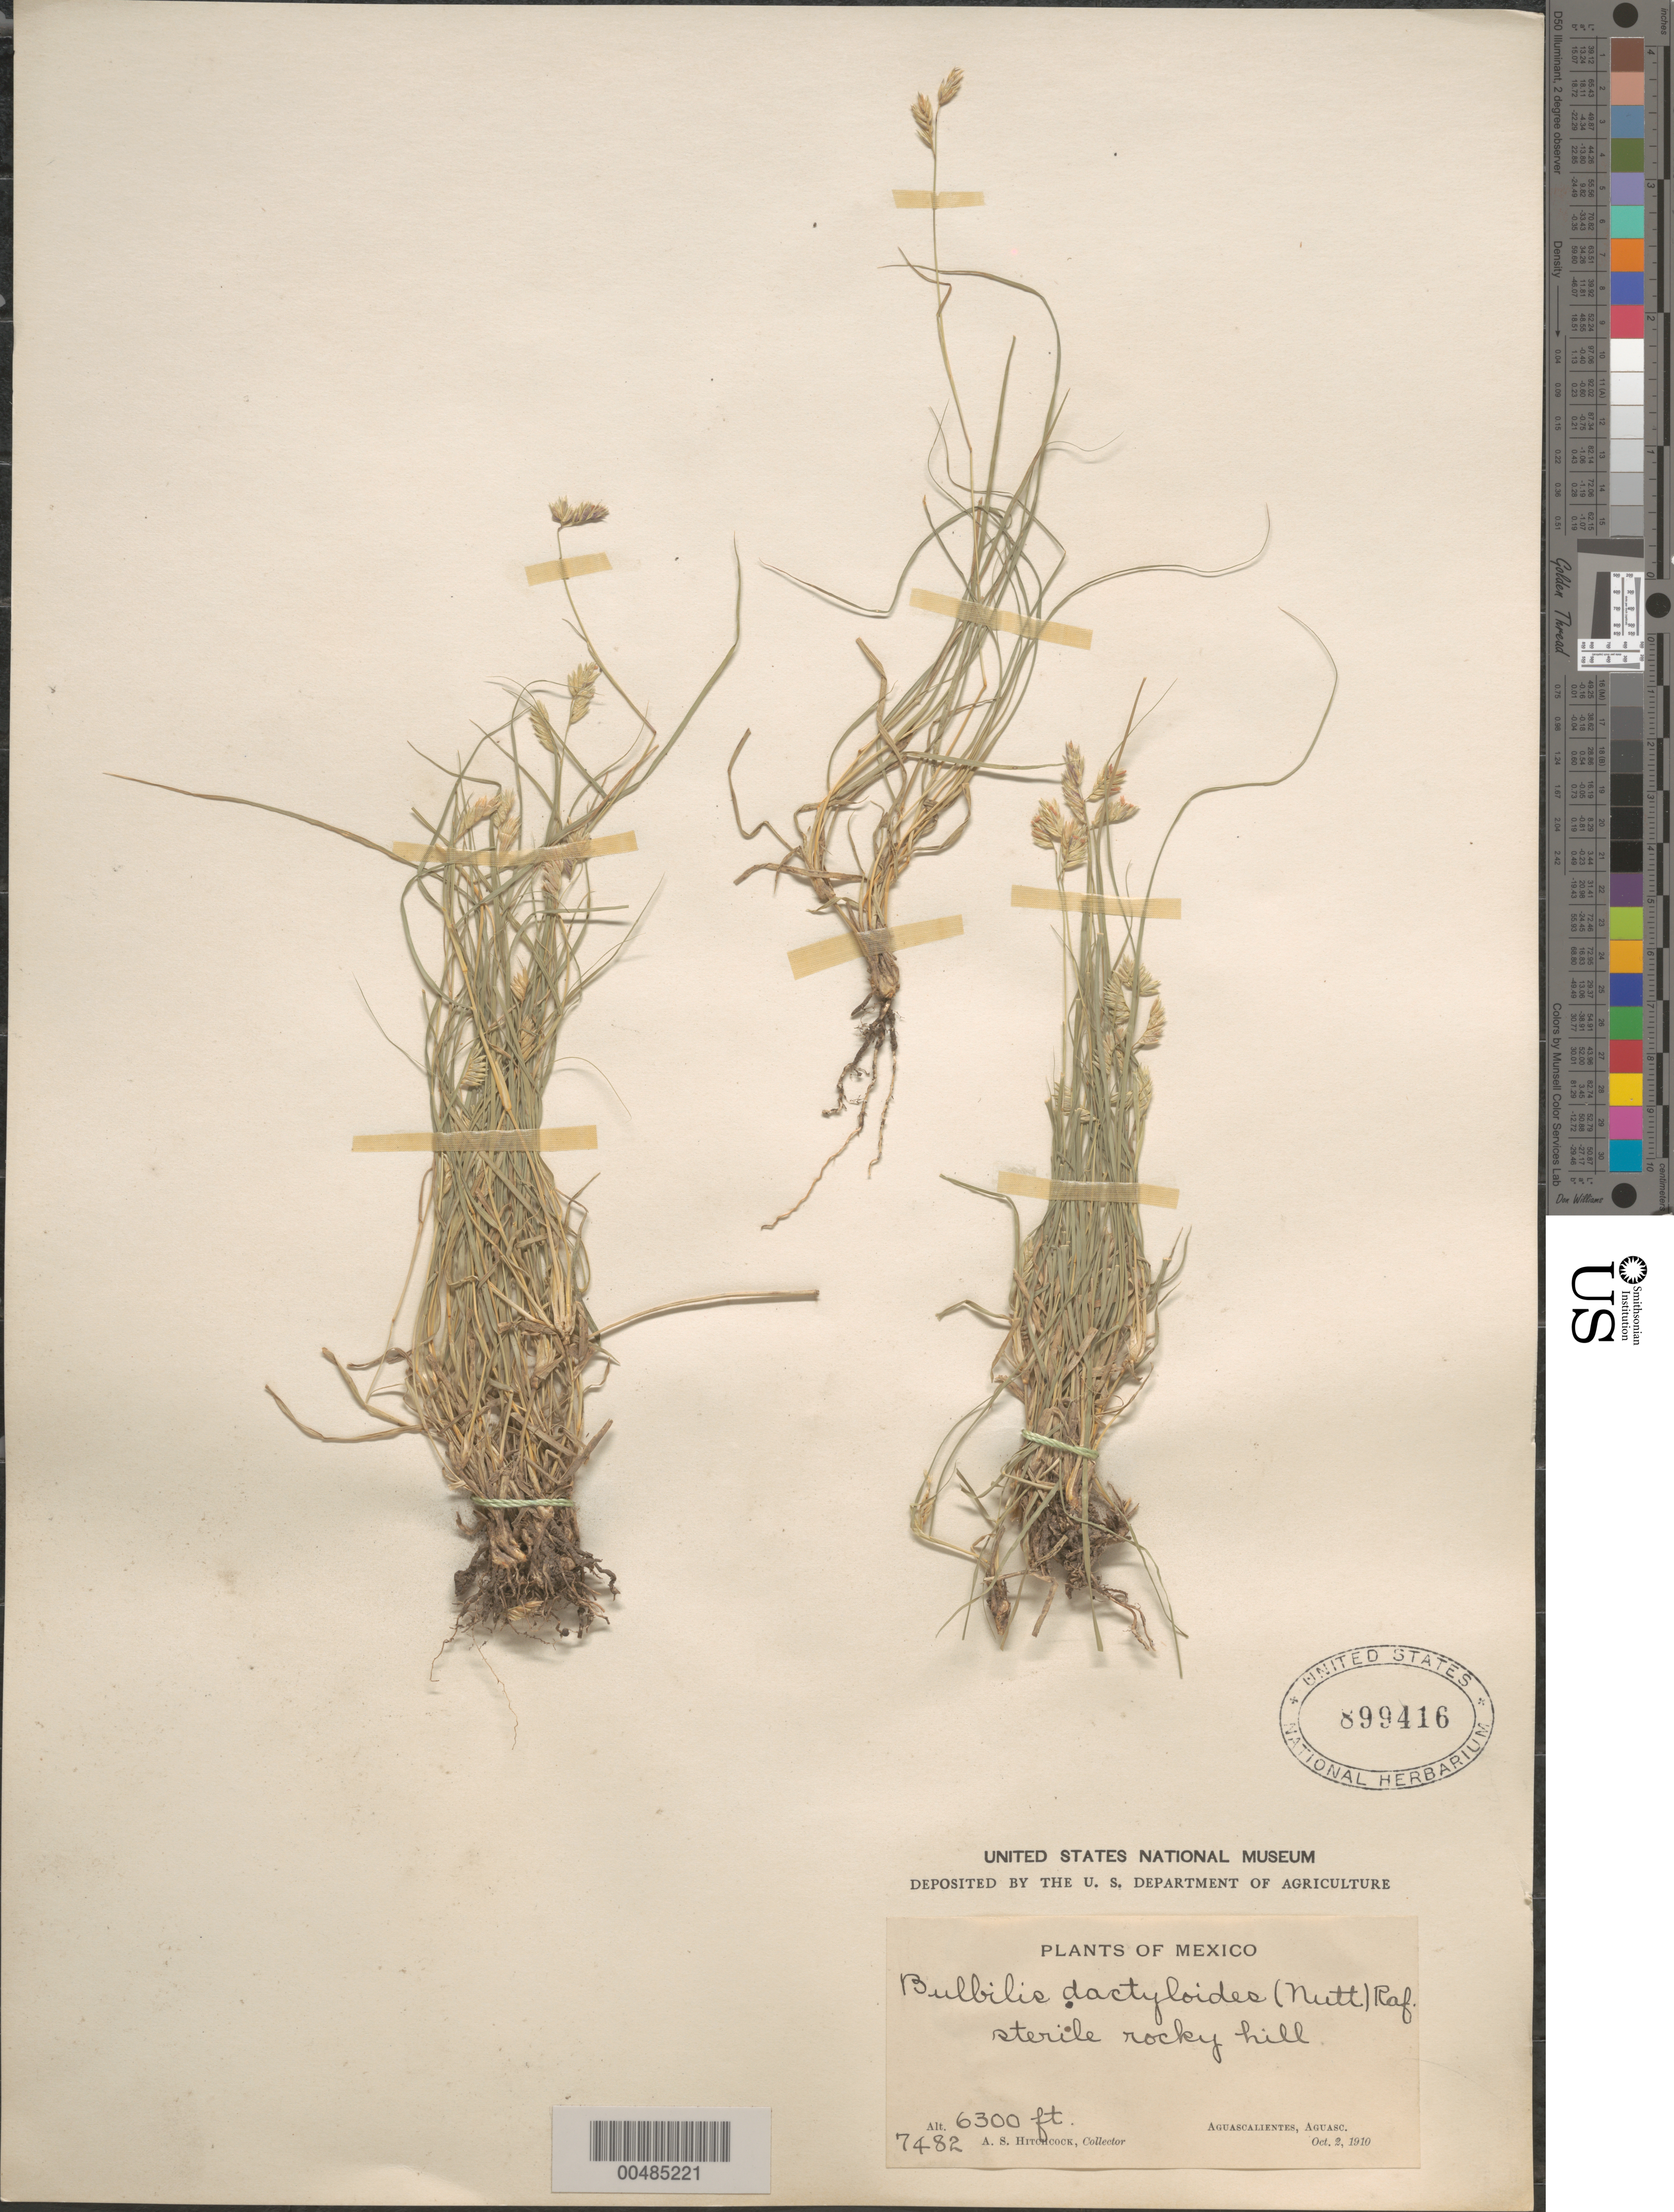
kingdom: Plantae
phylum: Tracheophyta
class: Liliopsida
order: Poales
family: Poaceae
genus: Buchloe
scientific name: Buchloe dactyloides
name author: (Nutt.) Engelm.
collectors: A. S. Hitchcock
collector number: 7482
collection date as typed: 2 Oct 1910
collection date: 1910-10-02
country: Mexico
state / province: Aguascalientes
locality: Aguascalientes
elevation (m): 1920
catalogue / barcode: US 899416